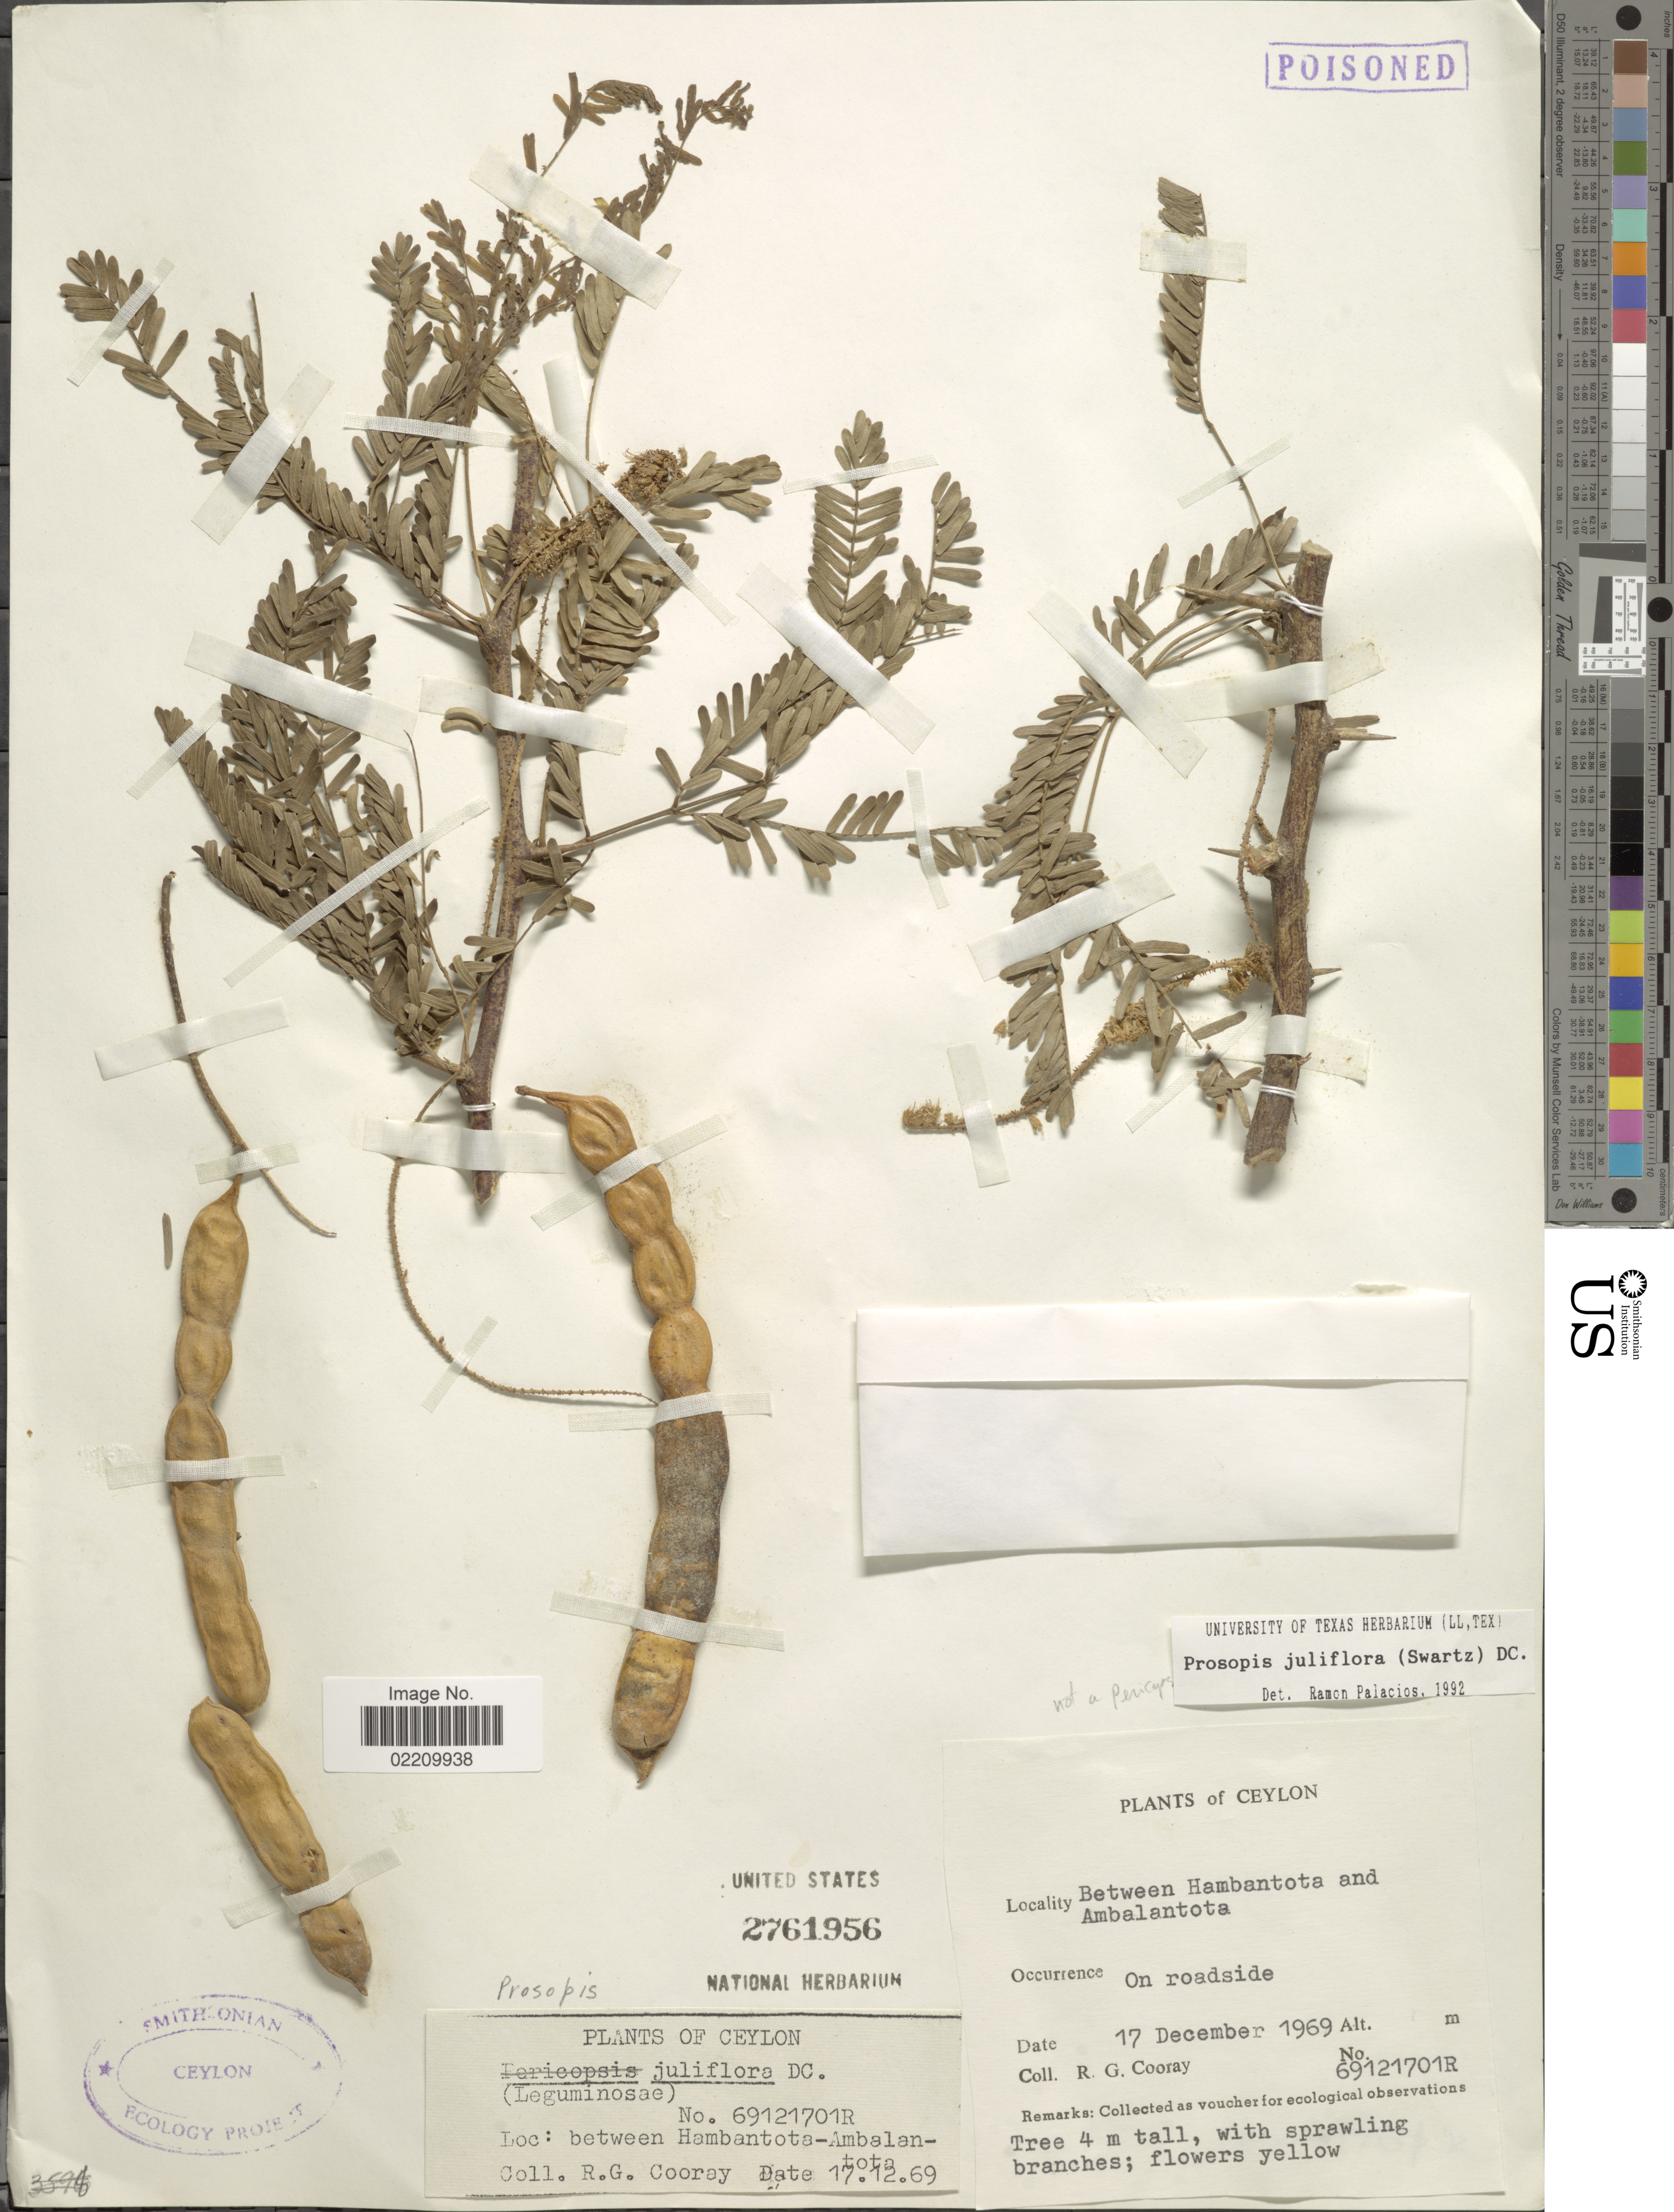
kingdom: Plantae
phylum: Tracheophyta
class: Magnoliopsida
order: Fabales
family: Fabaceae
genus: Neltuma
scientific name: Neltuma juliflora var. juliflora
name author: (Sw.) Raf.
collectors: R. Cooray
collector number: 69121701R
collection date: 1969-12-17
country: Sri Lanka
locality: Ceylon, between Hambantota and Ambalantota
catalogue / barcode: US 2761956